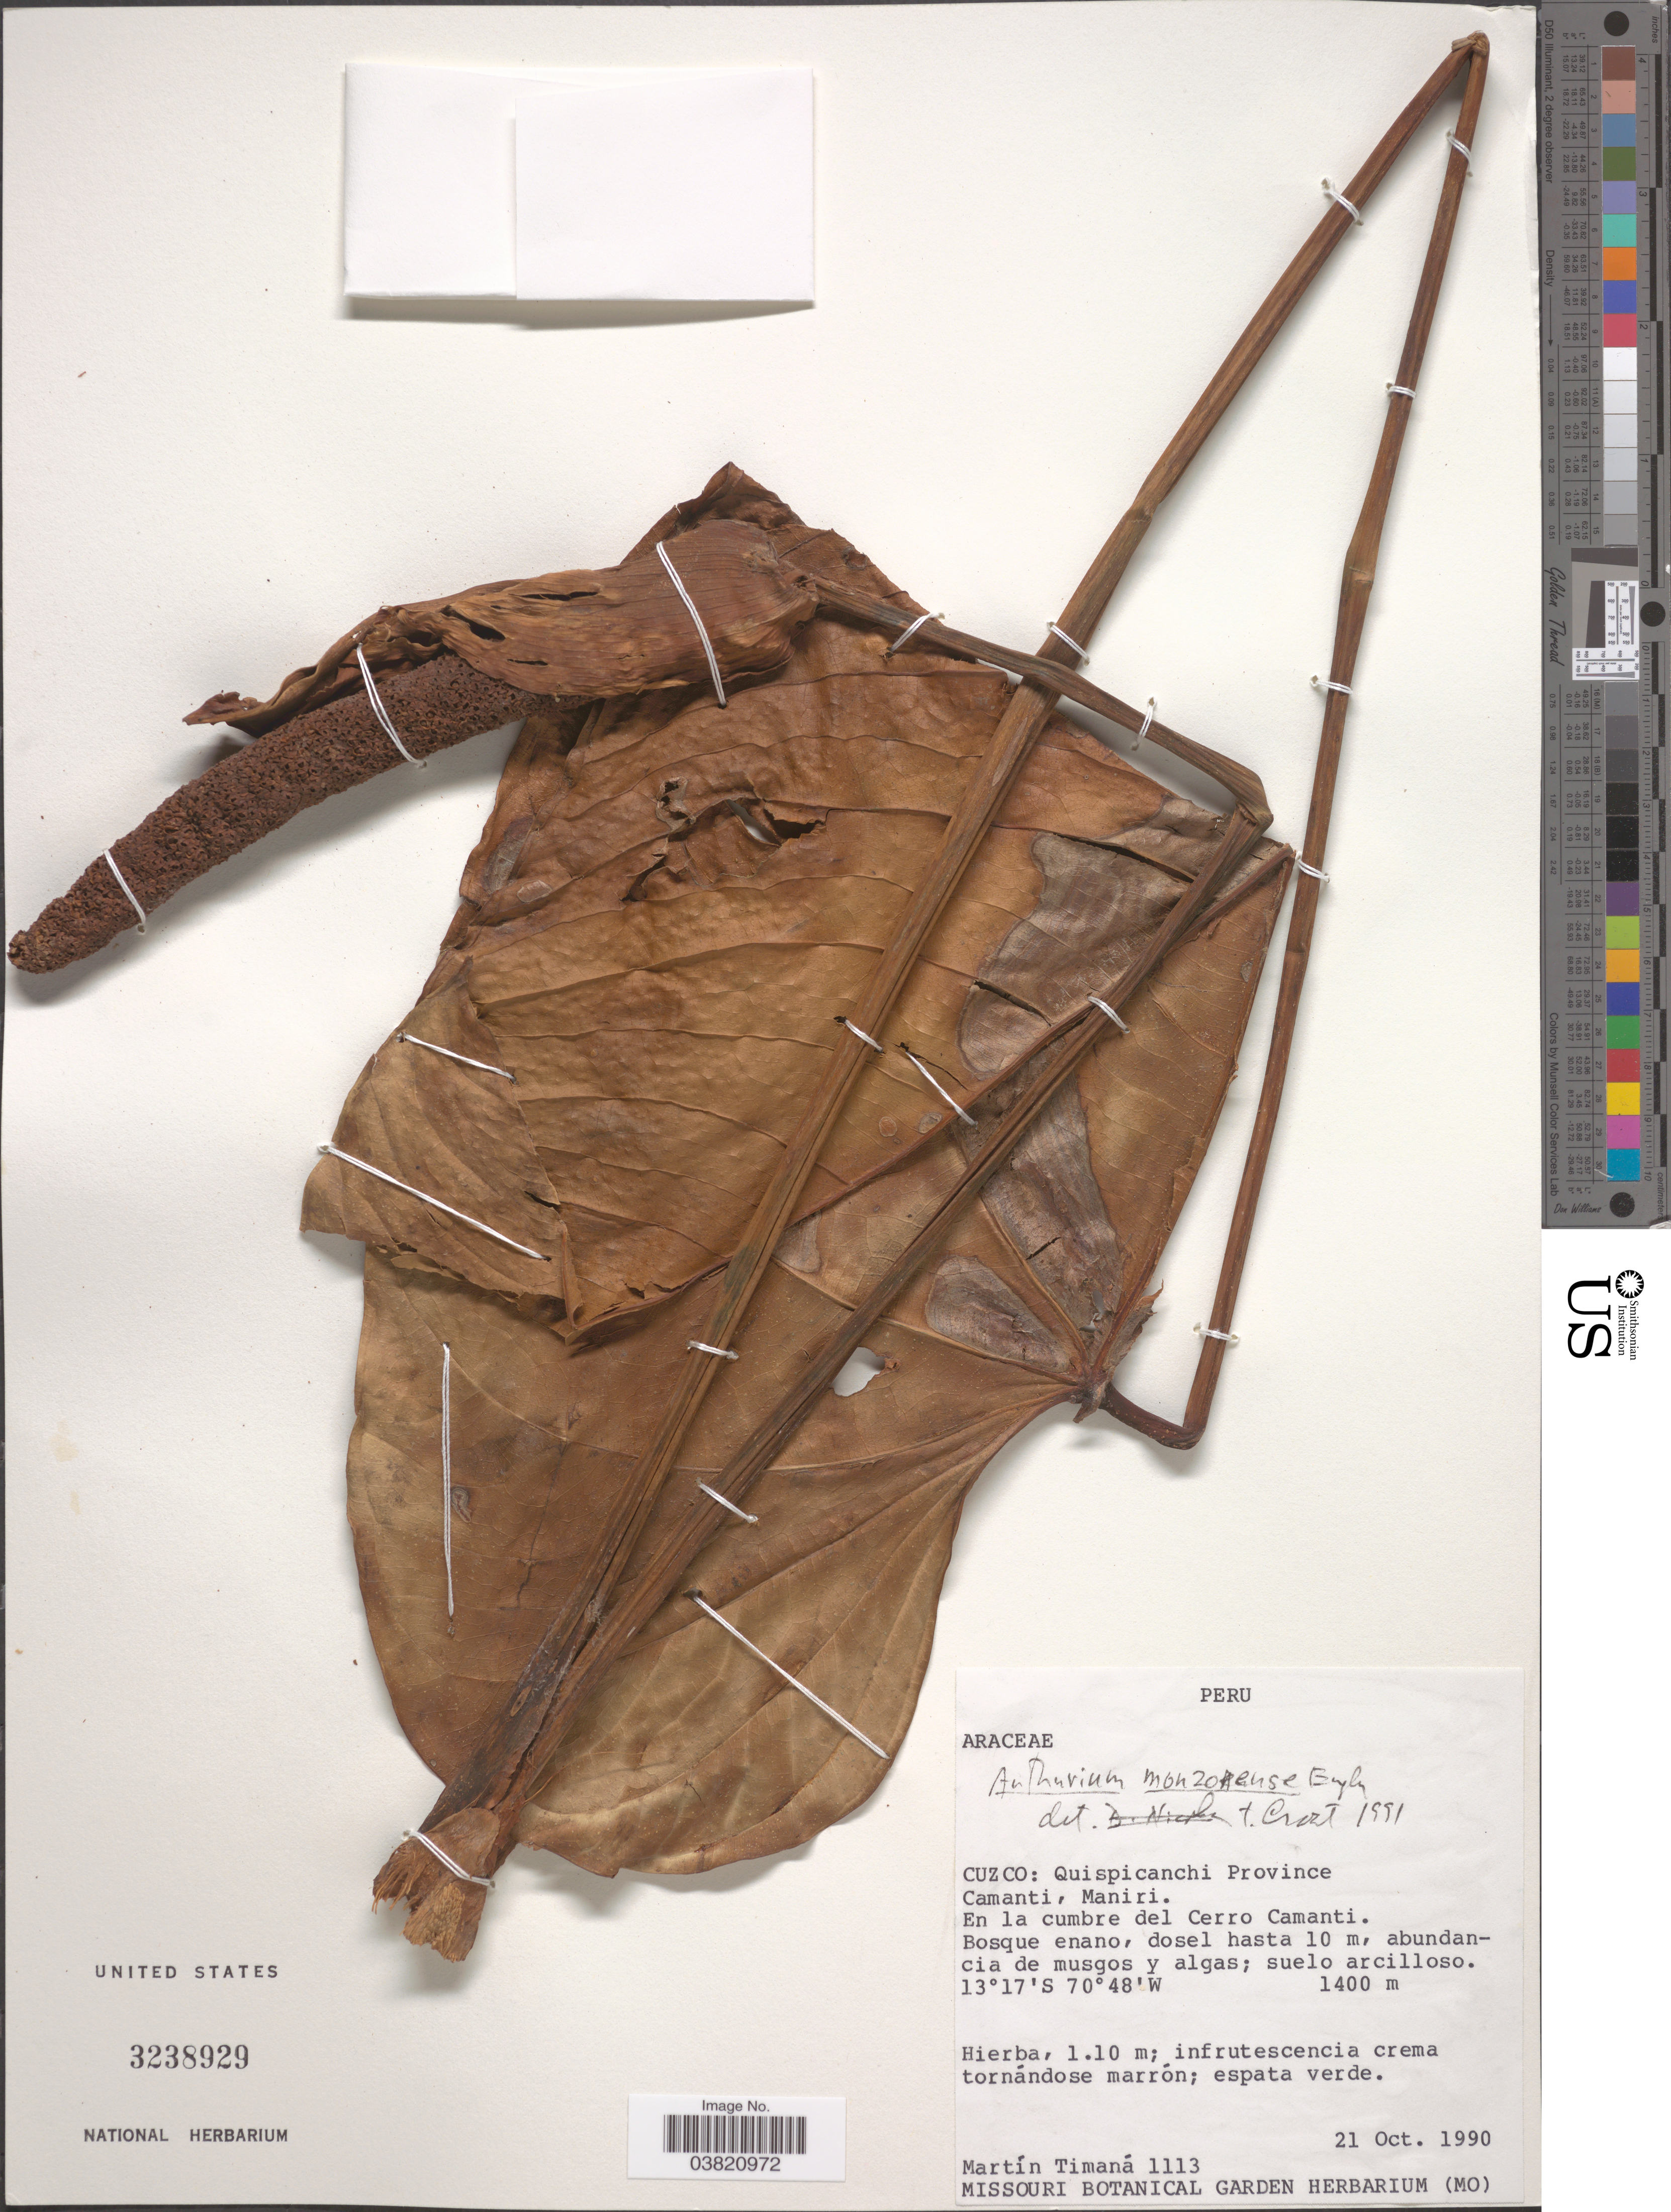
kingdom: Plantae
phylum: Tracheophyta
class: Liliopsida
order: Alismatales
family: Araceae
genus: Anthurium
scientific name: Anthurium monzonense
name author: Engl.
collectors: M. E. Timaná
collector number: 1113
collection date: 1990-10-21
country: Peru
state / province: Cusco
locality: Cuzco: Quispicanchi Province. Camanti, Maniri. En la cumbre del Cerro Camanti.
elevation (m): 1400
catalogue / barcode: US 3238929